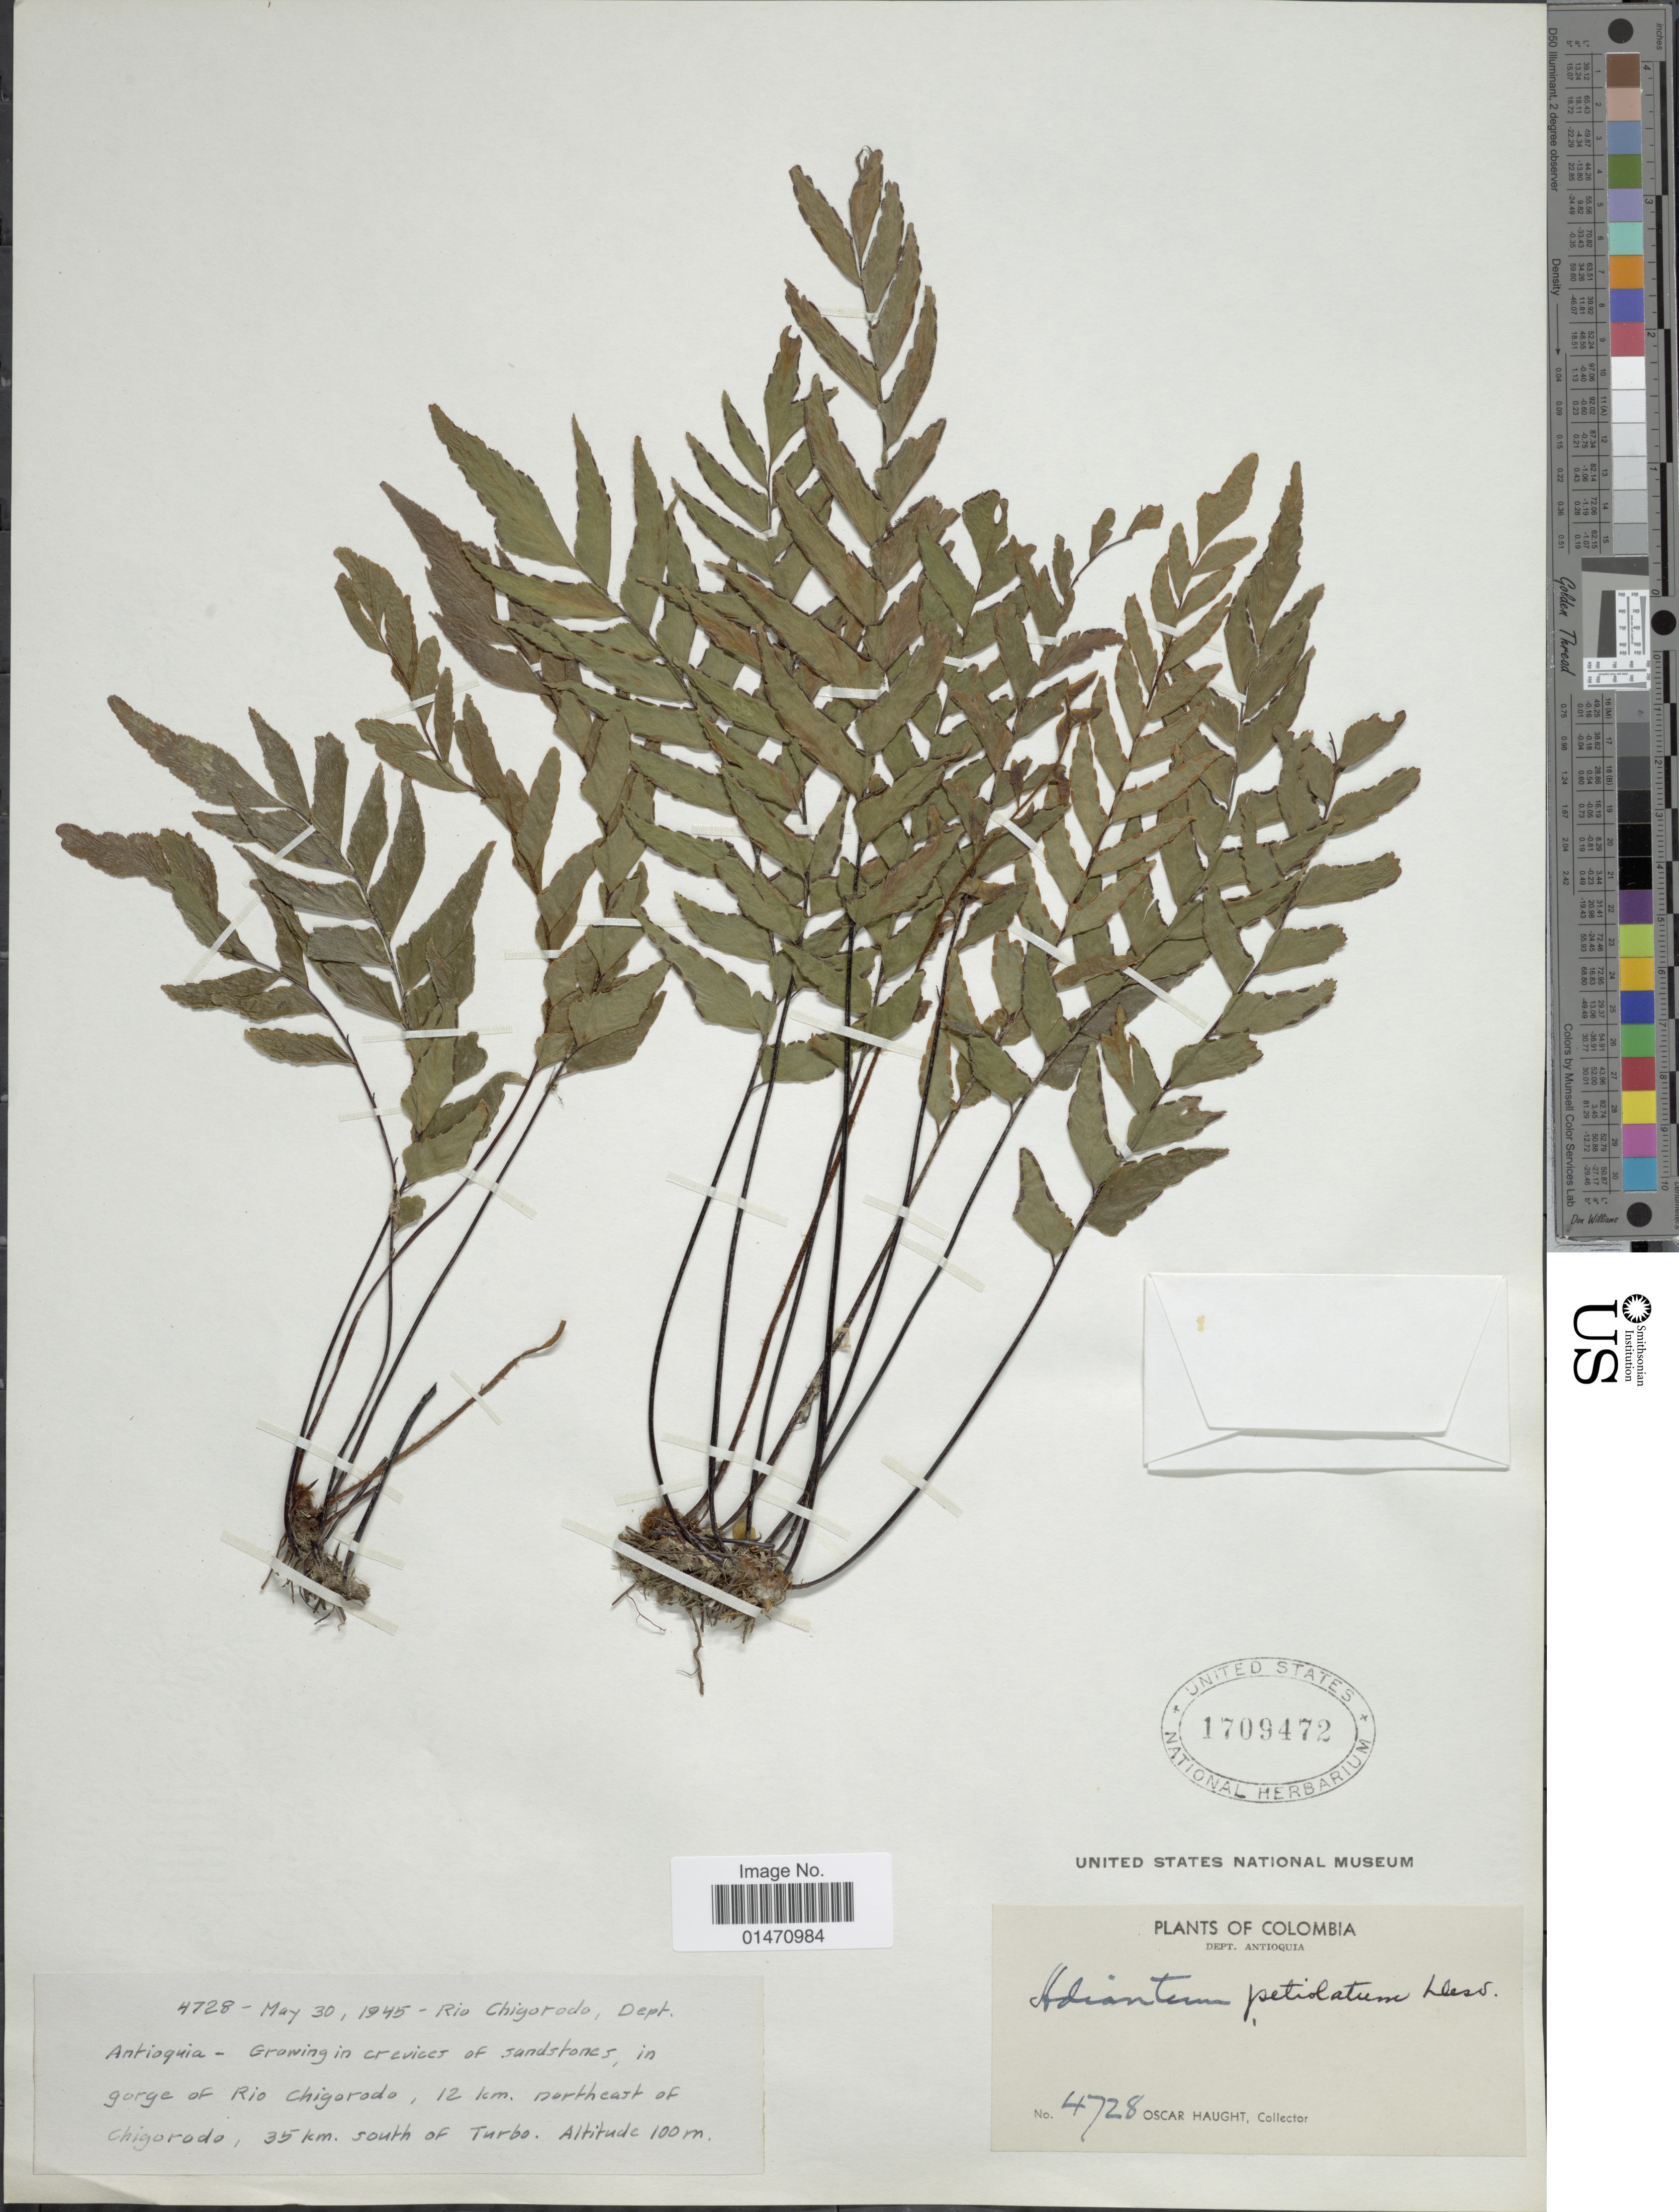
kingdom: Plantae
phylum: Tracheophyta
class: Polypodiopsida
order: Polypodiales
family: Pteridaceae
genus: Adiantum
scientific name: Adiantum petiolatum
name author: Desv.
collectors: O. L. Haught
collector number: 4728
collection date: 1945-05-30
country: Colombia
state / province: Antioquia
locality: Rio Chigorodo, dept. Antioqui-growing in crevices of Sandstones, in gorge of Rio Chigorodo, 12km northeast of Chigorodo, 35km south of Turb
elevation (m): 100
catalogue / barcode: US 1709472